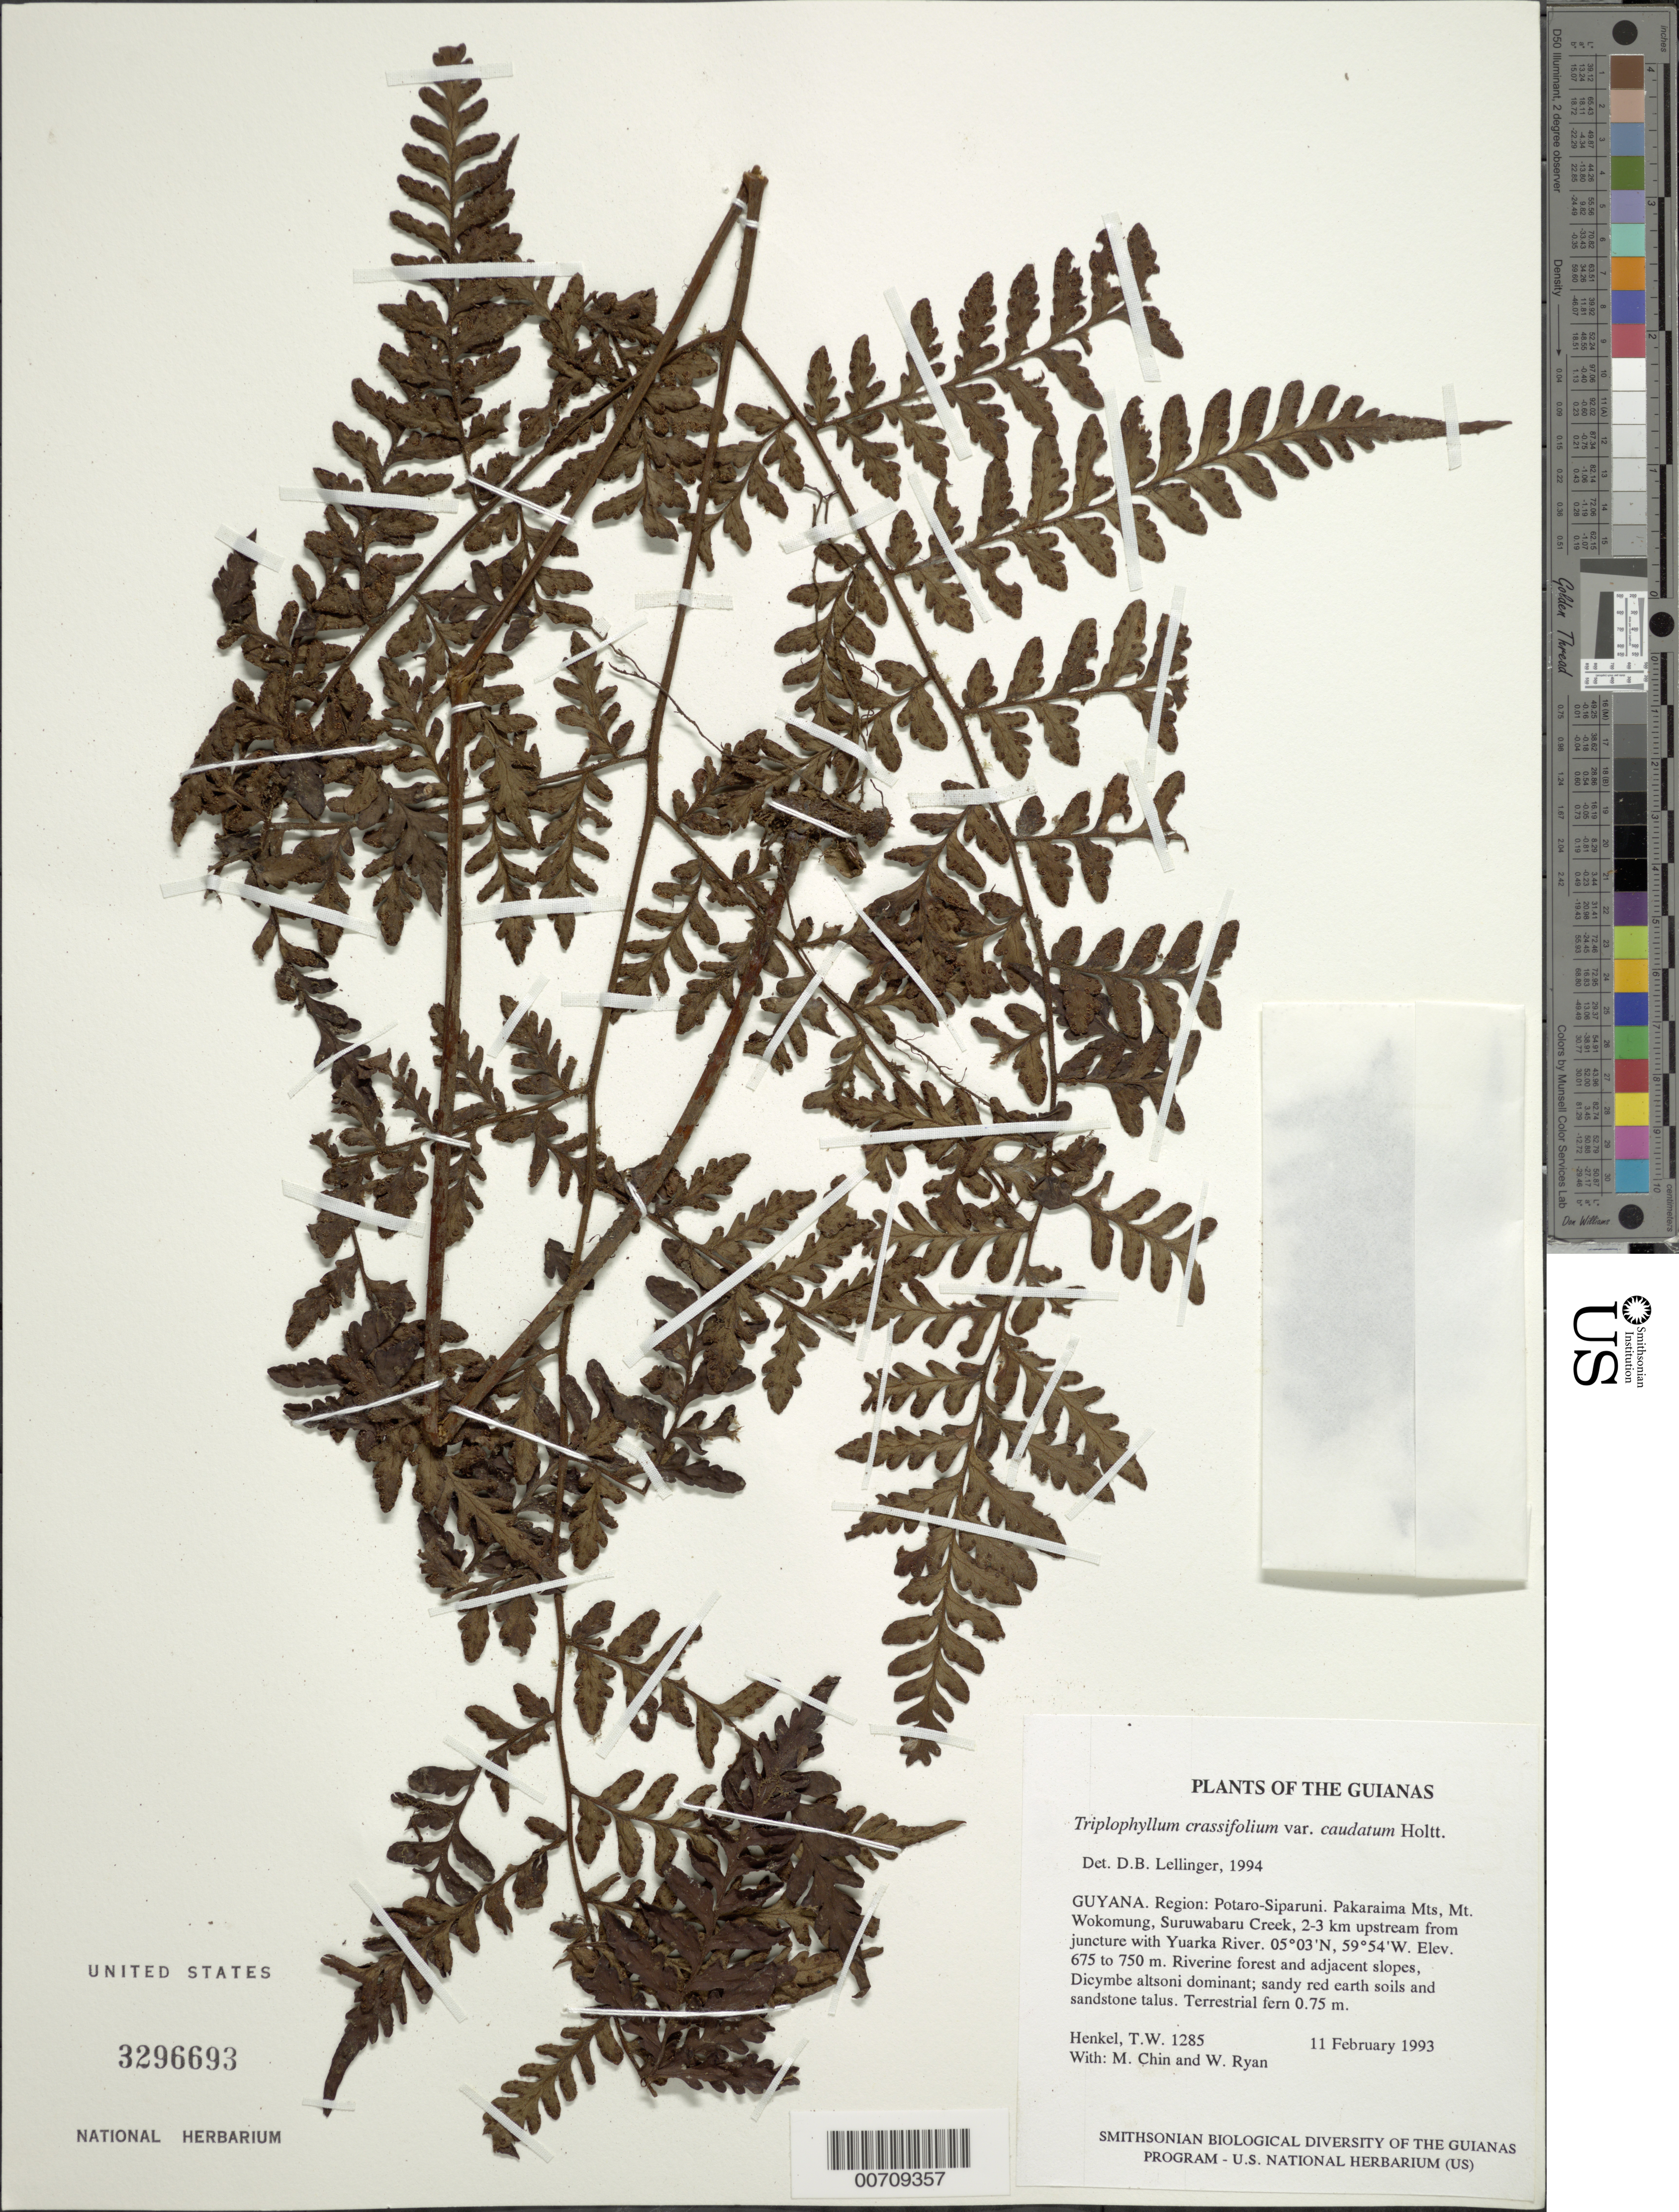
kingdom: Plantae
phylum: Tracheophyta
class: Polypodiopsida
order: Polypodiales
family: Tectariaceae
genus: Triplophyllum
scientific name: Triplophyllum crassifolium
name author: Holttum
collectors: T. Henkel, M. Chin & W. Ryan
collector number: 1285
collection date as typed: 11 February 1993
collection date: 1993-02-11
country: Guyana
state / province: Potaro-Siparuni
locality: Pakaraima Mts, Mt. Wokomung, Suruwabaru Creek, 2-3 km upstream from juncture with Yuarka R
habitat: Riverine forest and adjacent slopes, Dicymbe altsoni dominant; sandy red earth soils and sandstone talus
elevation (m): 675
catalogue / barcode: US 3296693